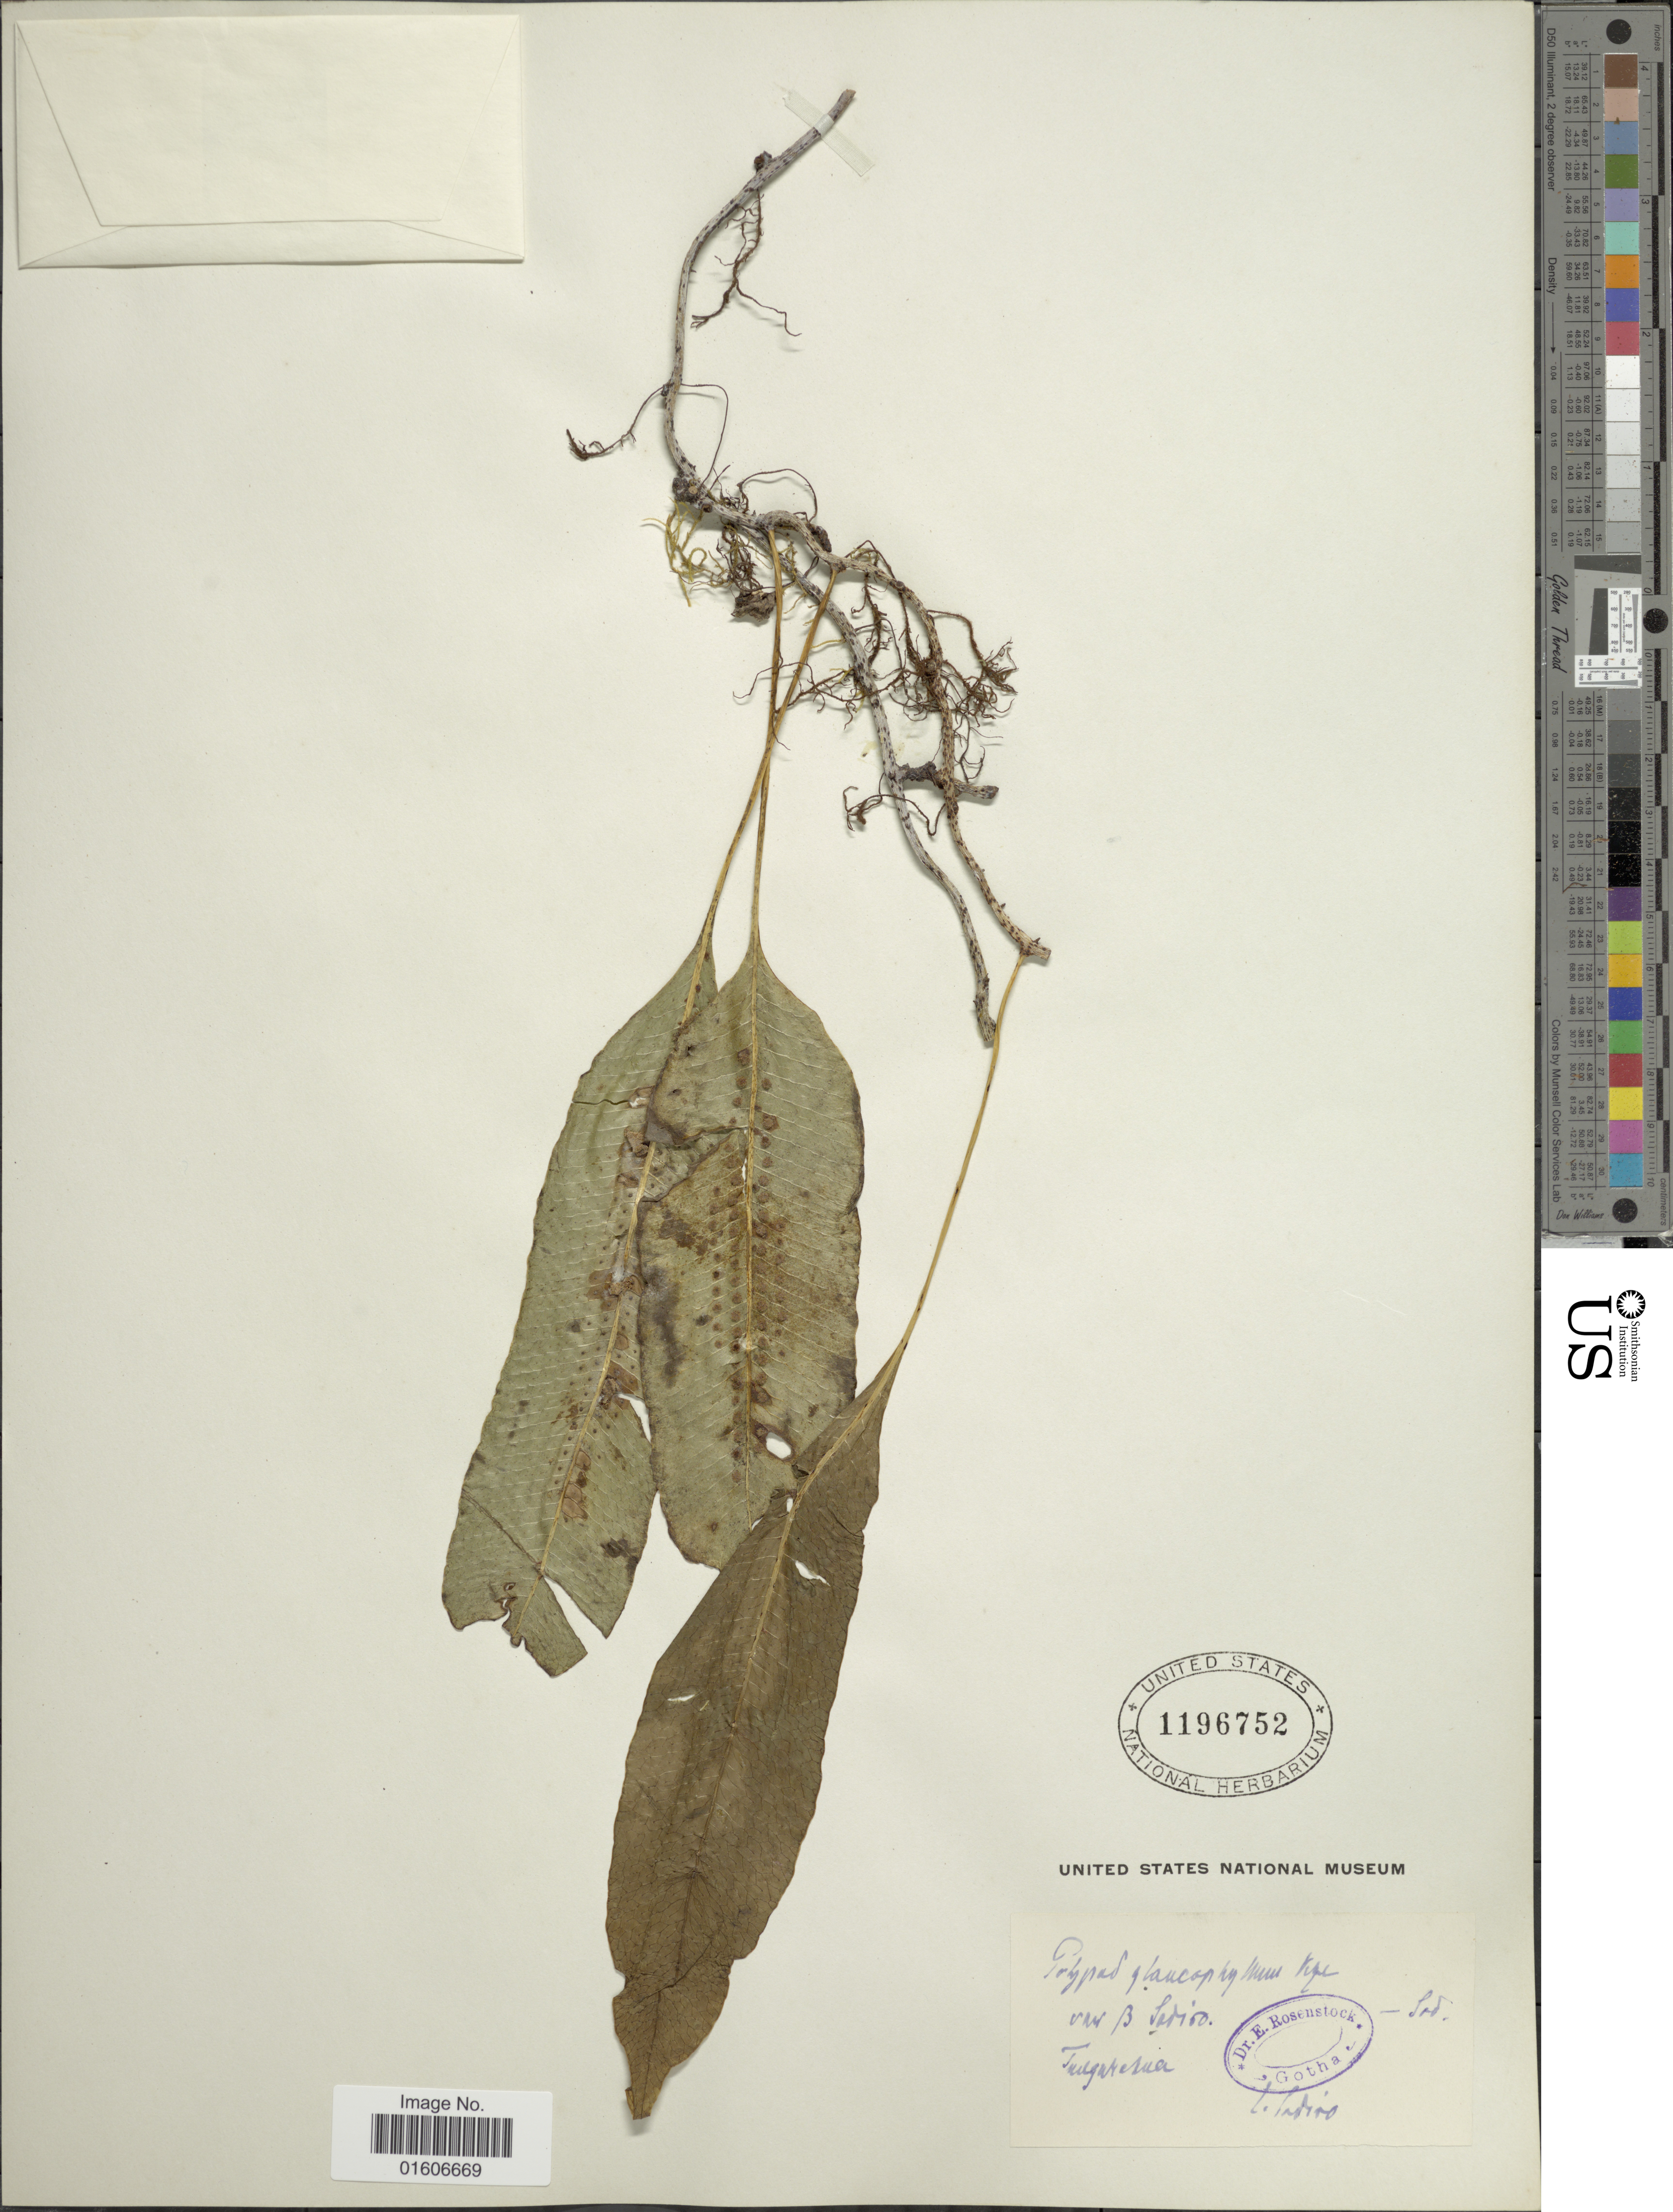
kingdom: Plantae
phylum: Tracheophyta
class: Polypodiopsida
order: Polypodiales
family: Polypodiaceae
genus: Serpocaulon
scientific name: Serpocaulon levigatum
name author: (Cav.) A.R. Sm.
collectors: Sodiro, --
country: Ecuador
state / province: Tungurahua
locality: Tungurahua.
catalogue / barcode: US 1196752